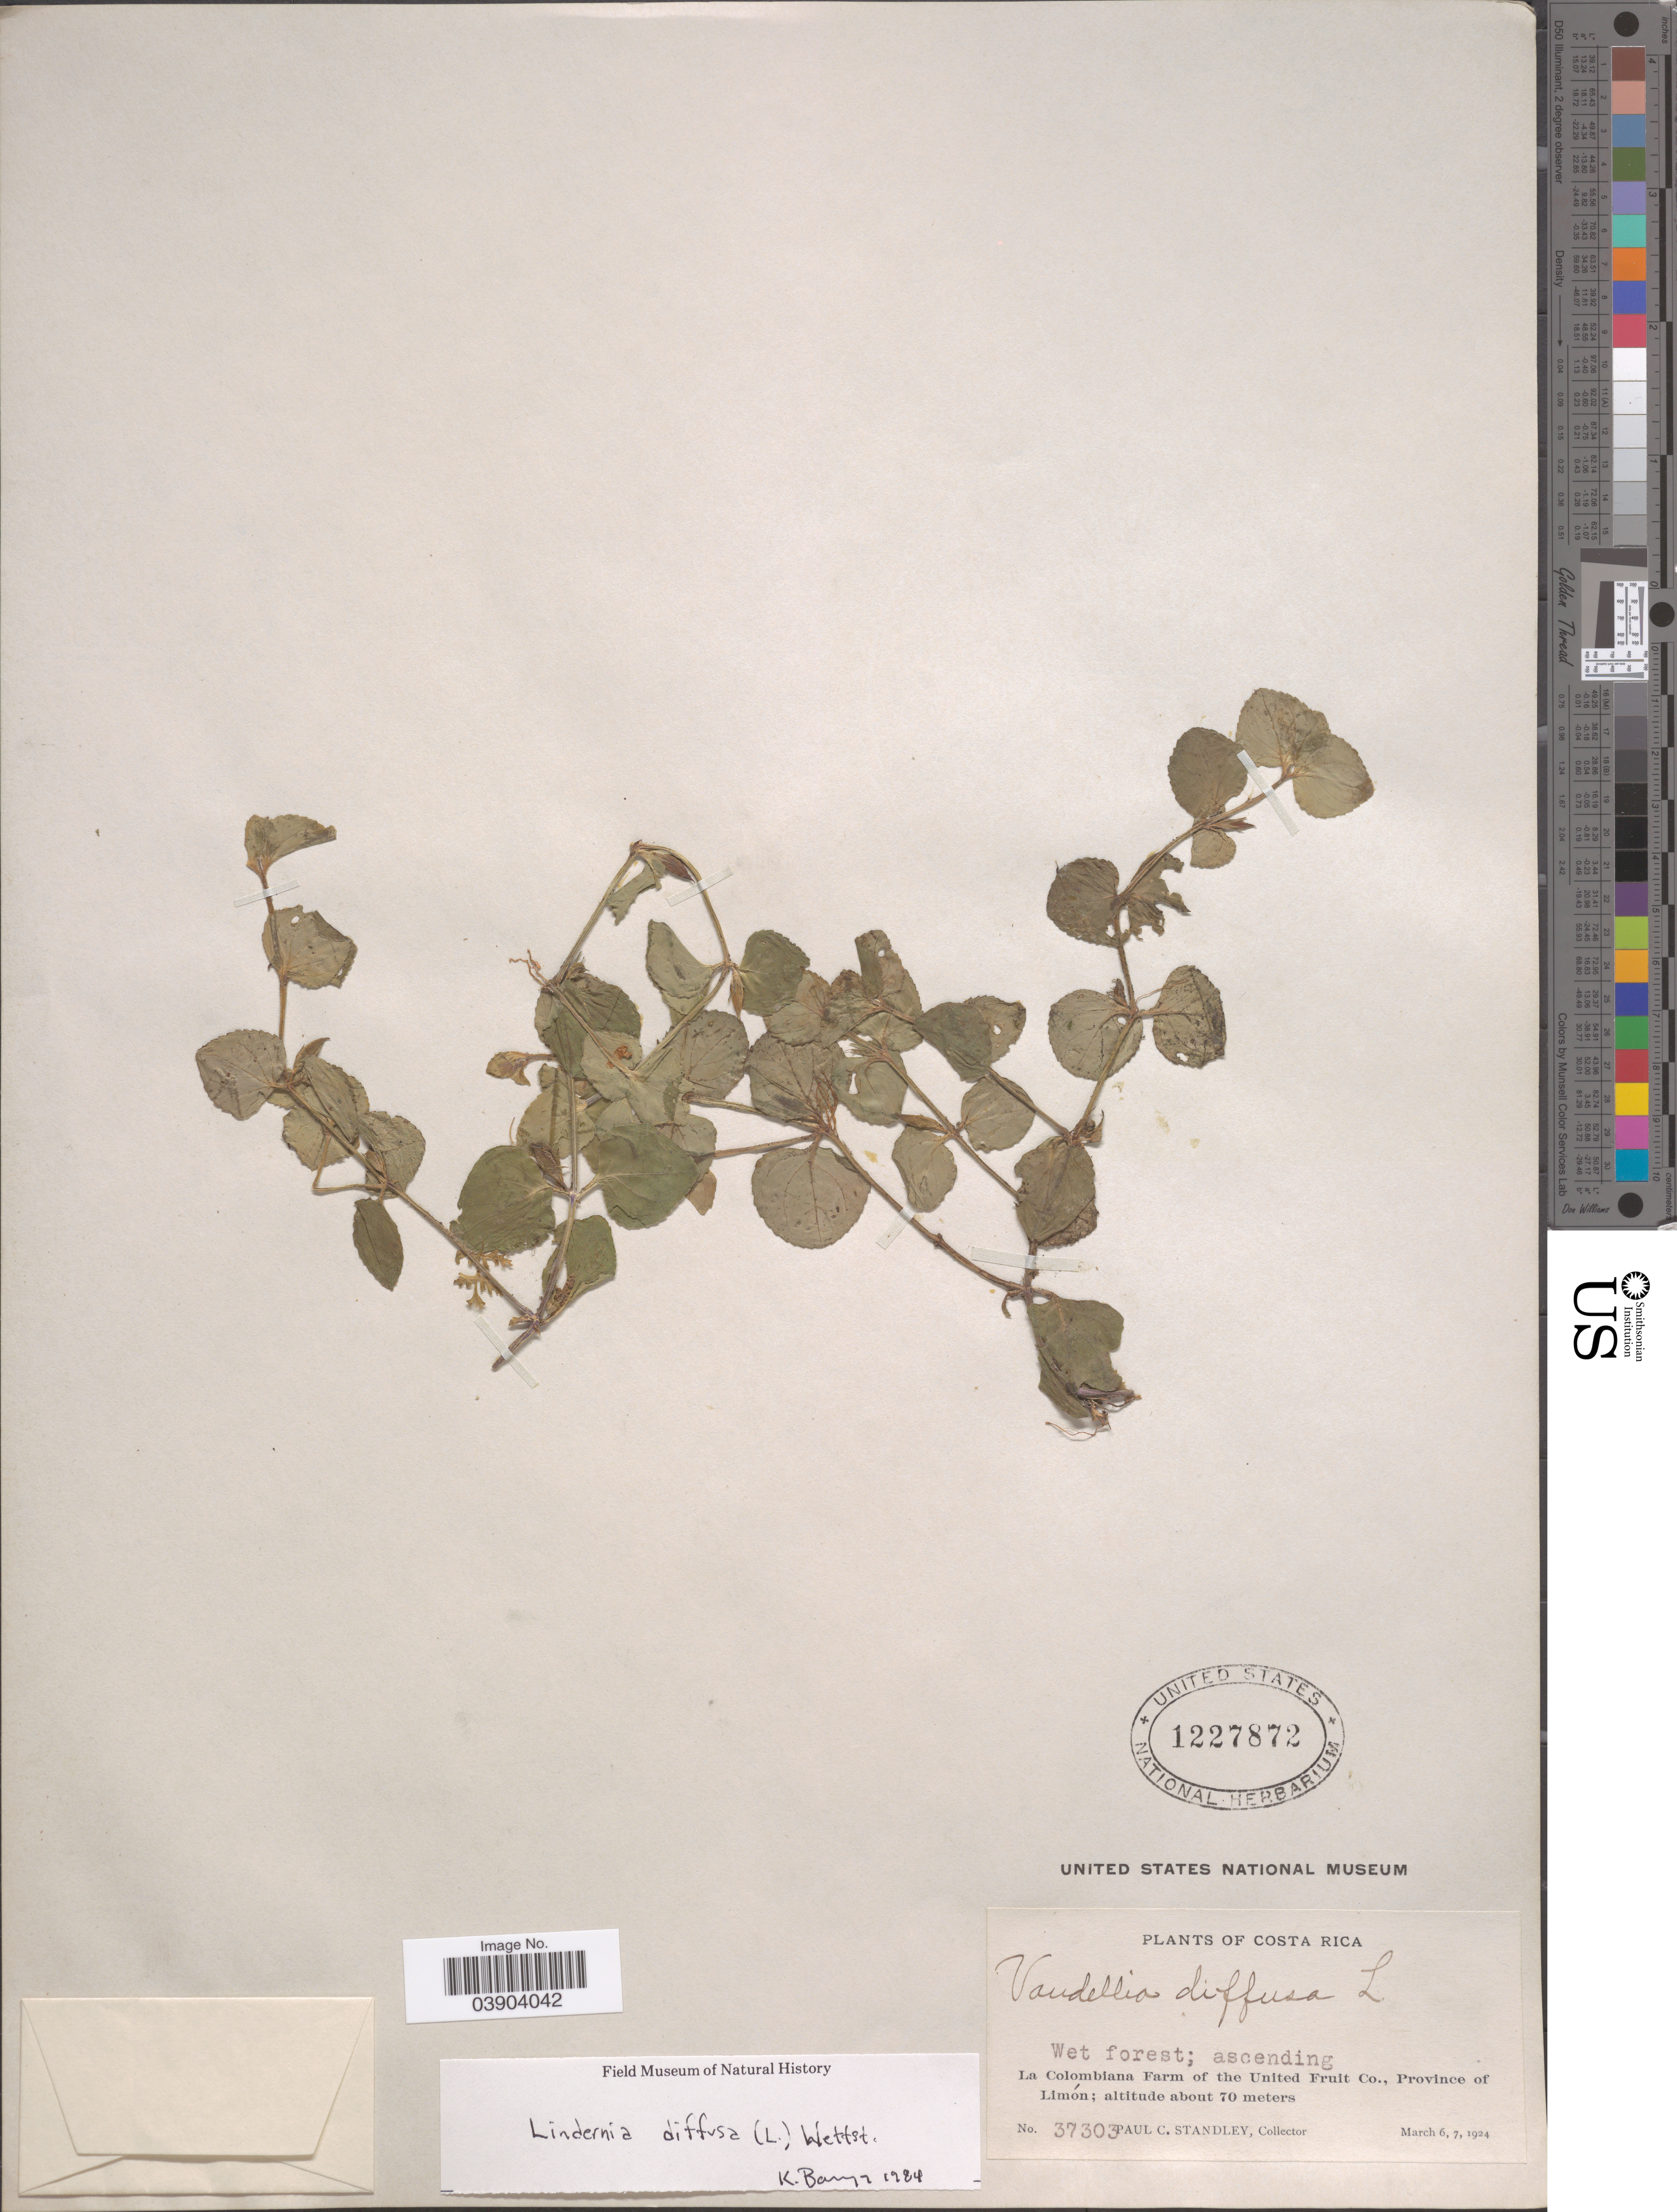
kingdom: Plantae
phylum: Tracheophyta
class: Magnoliopsida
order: Lamiales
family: Linderniaceae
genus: Lindernia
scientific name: Lindernia diffusa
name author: (L.) Wettst.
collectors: P. C. Standley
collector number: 37303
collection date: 1924-03-06/1924-03-07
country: Costa Rica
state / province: Limón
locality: La Colombiana Farm of the United Fruit Co.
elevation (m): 70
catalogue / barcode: US 1227872